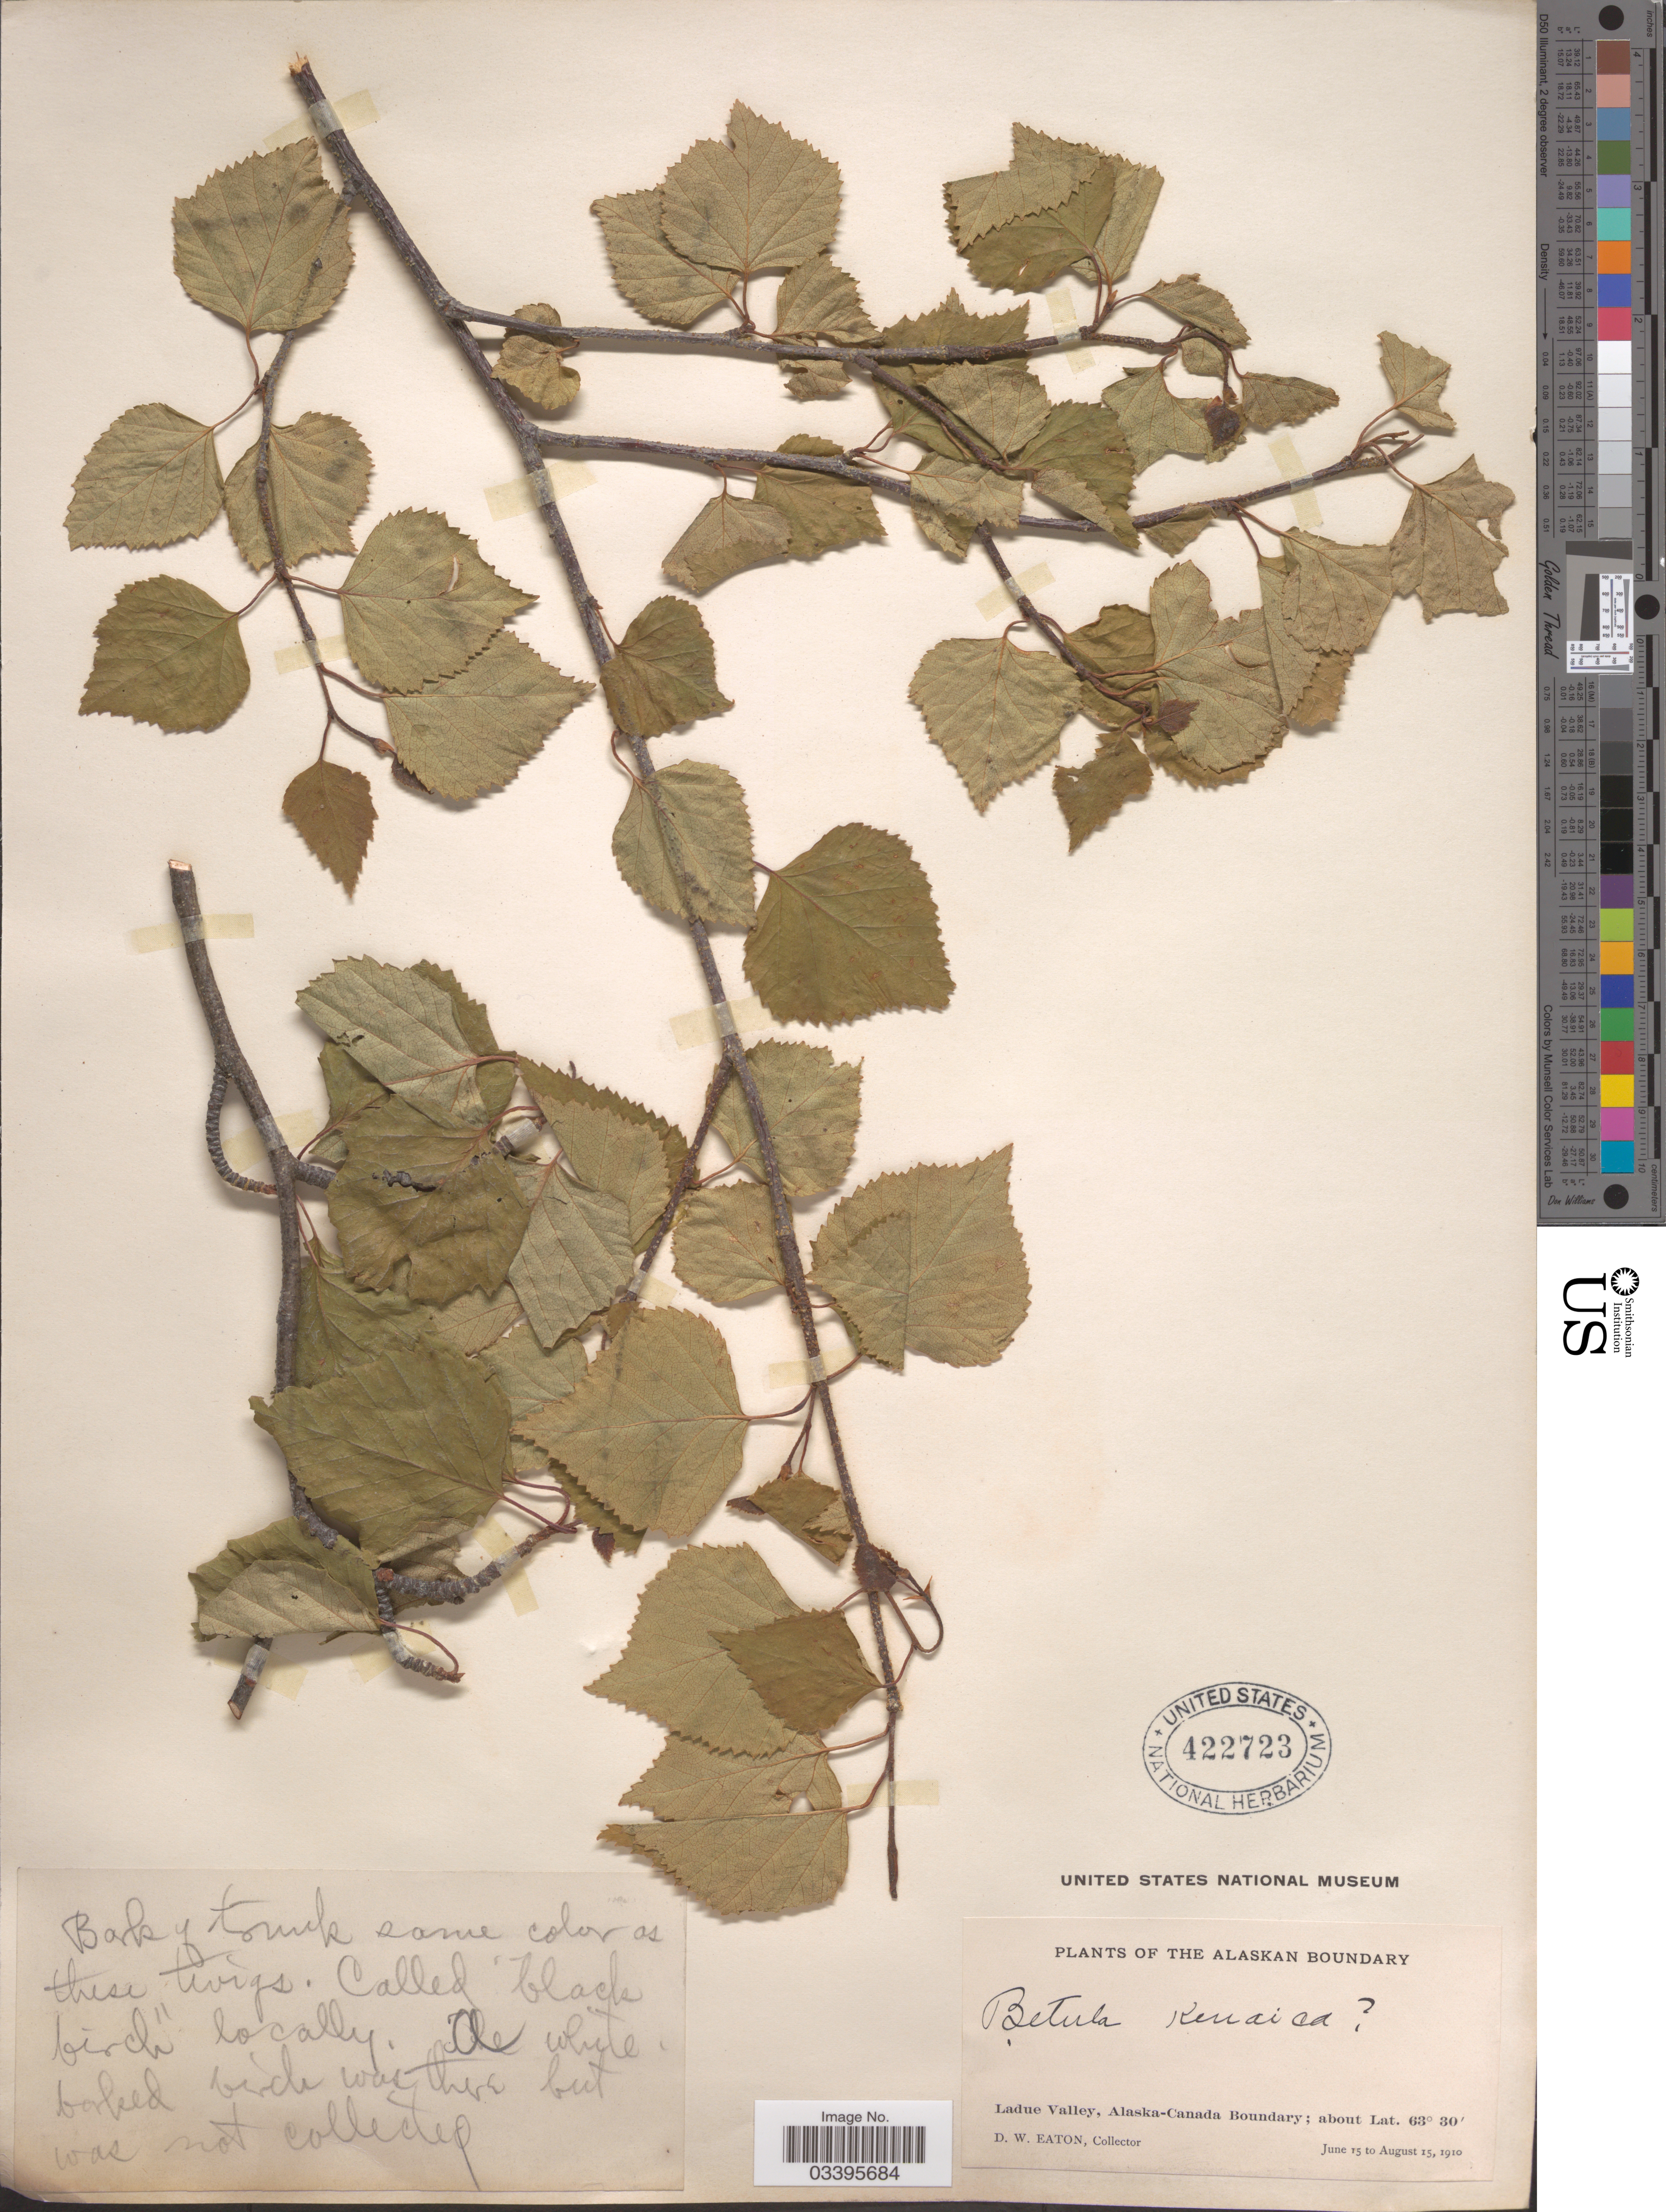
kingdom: Plantae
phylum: Tracheophyta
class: Magnoliopsida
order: Fagales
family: Betulaceae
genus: Betula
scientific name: Betula kenaica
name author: W.H. Evans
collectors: D. Eaton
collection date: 1910-06-15/1910-08-15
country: United States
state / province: Alaska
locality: The Alaskan Boundary. Ladue Valley, Alaska-Canada Boundary.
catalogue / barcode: US 422723